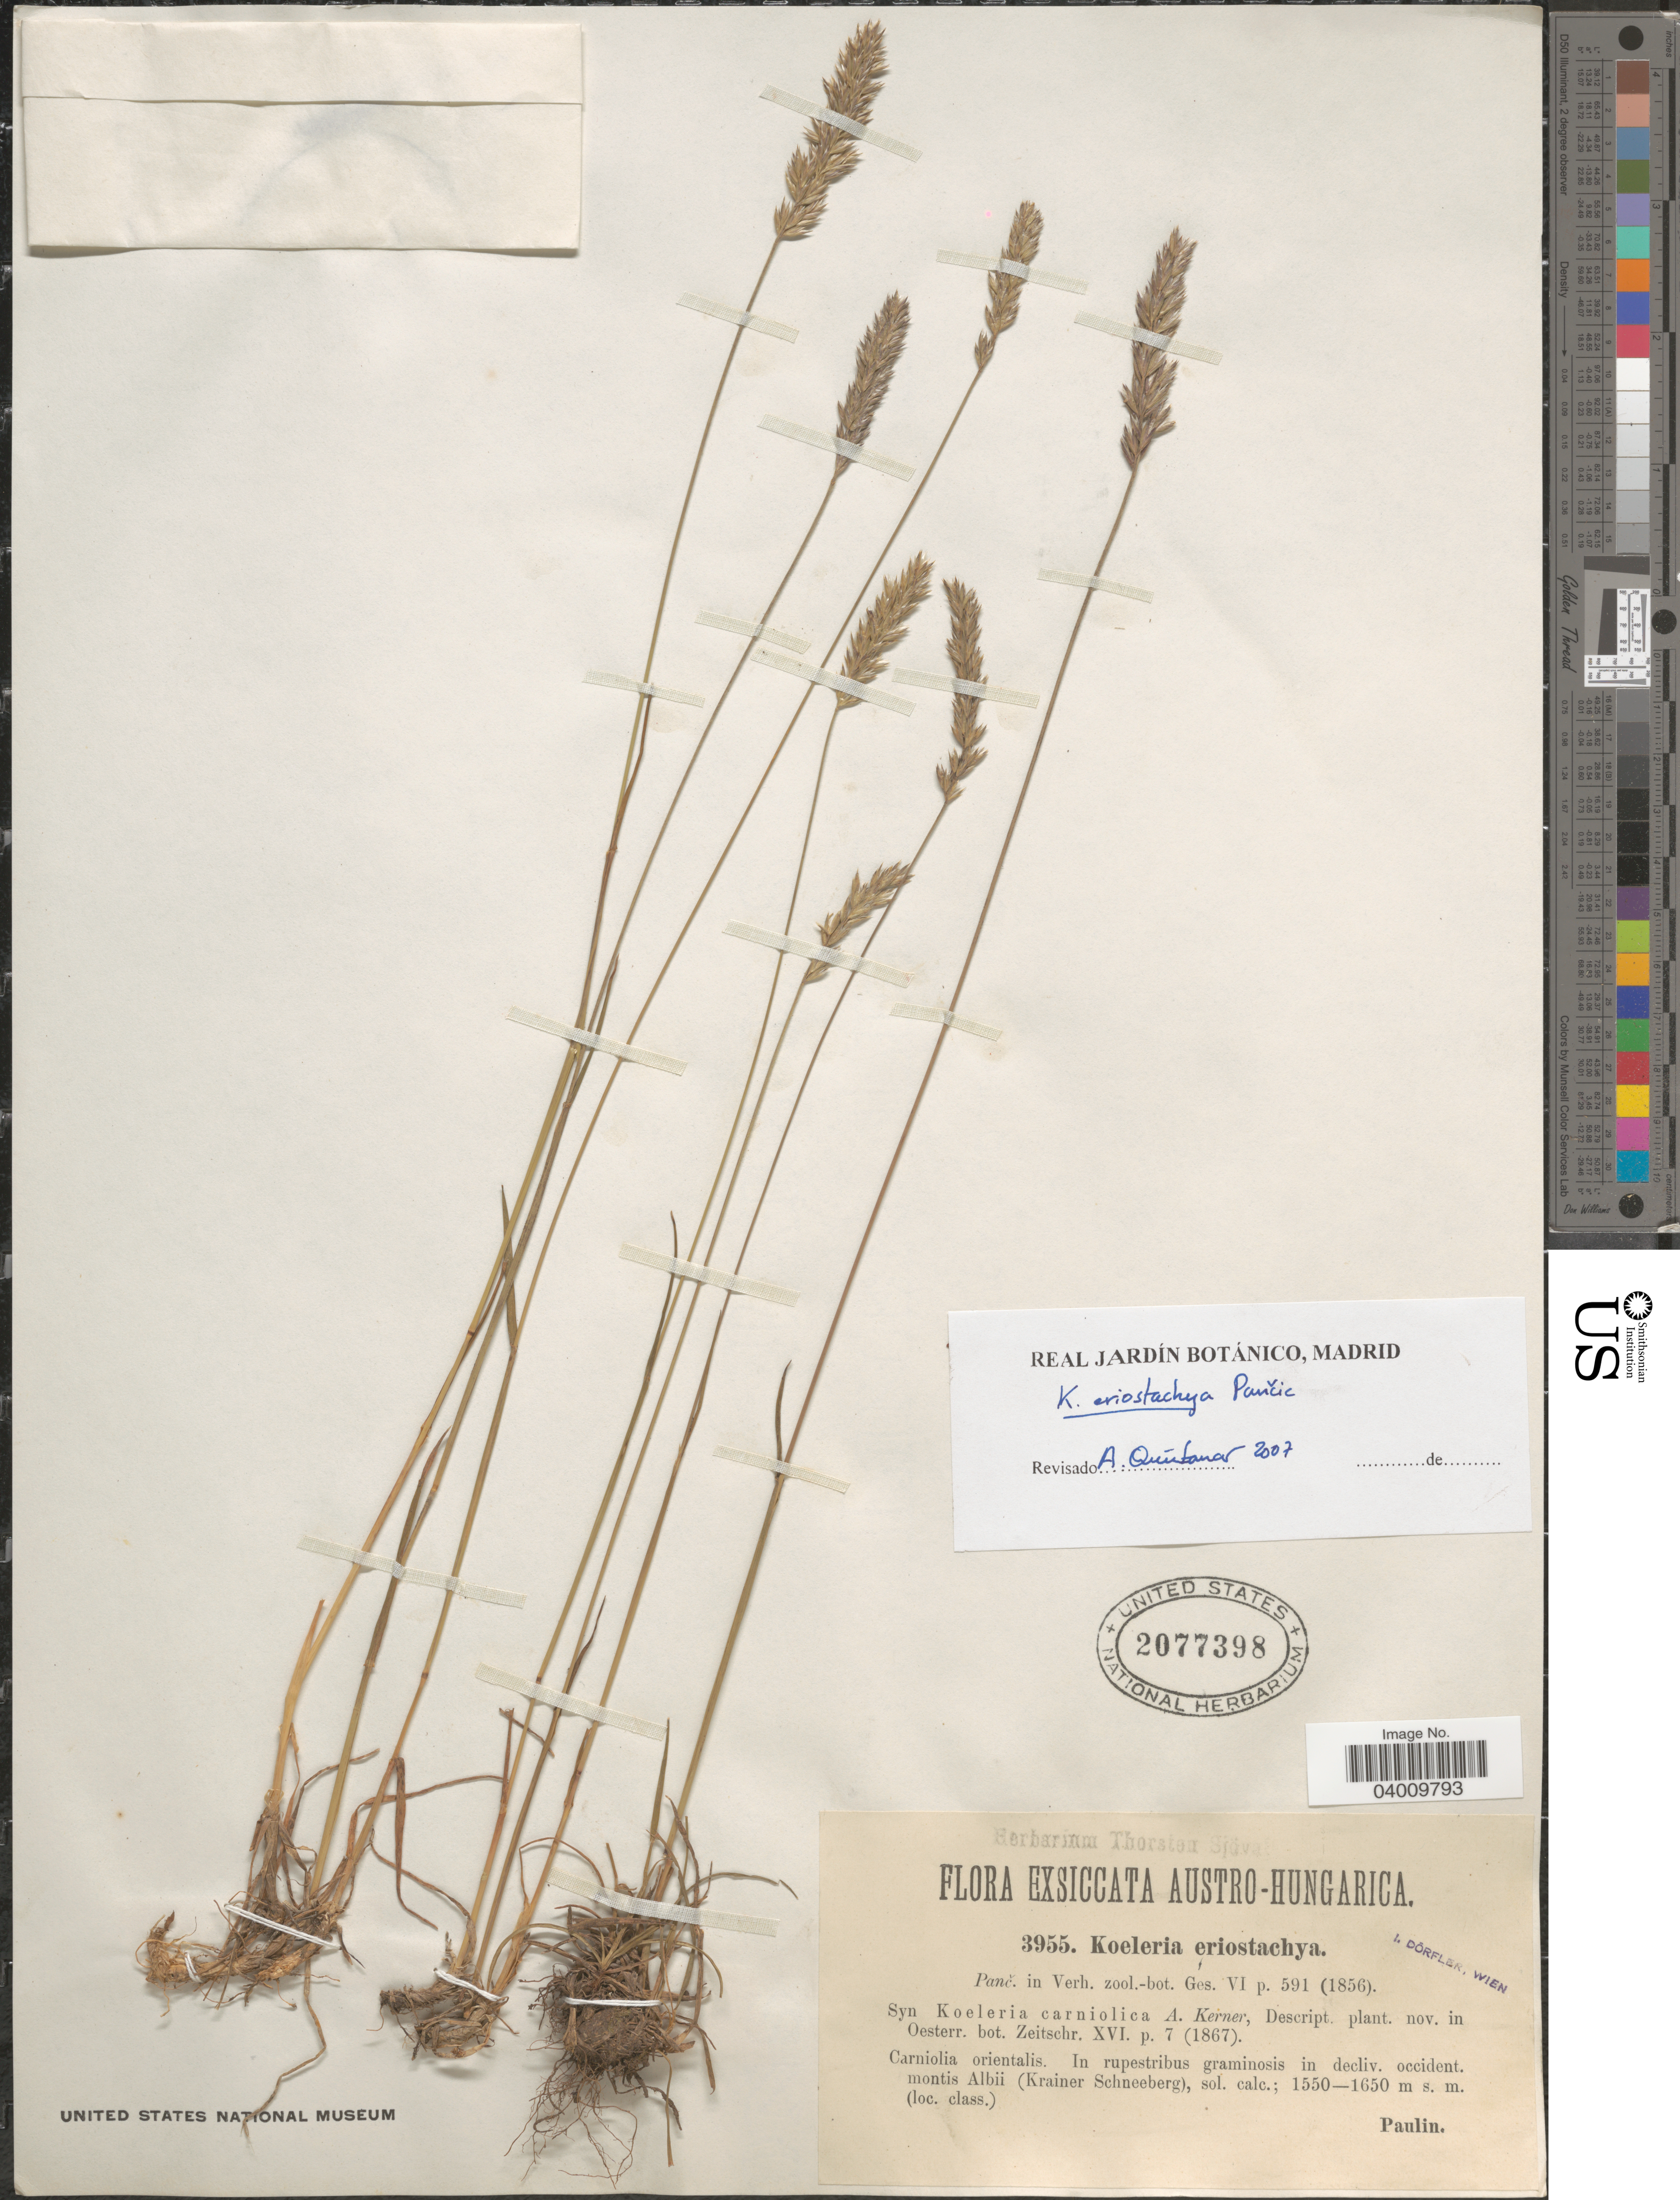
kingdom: Plantae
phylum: Tracheophyta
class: Liliopsida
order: Poales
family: Poaceae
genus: Koeleria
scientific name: Koeleria eriostachya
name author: Pančić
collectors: -. Paulin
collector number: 3955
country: Slovenia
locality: Austro-Hungarica. Carniolia orientalis. In rupestribus graminosis in decliv. occident. montis Albii (Krainer Schneeberg), sol. calc.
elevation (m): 1550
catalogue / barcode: US 2077398